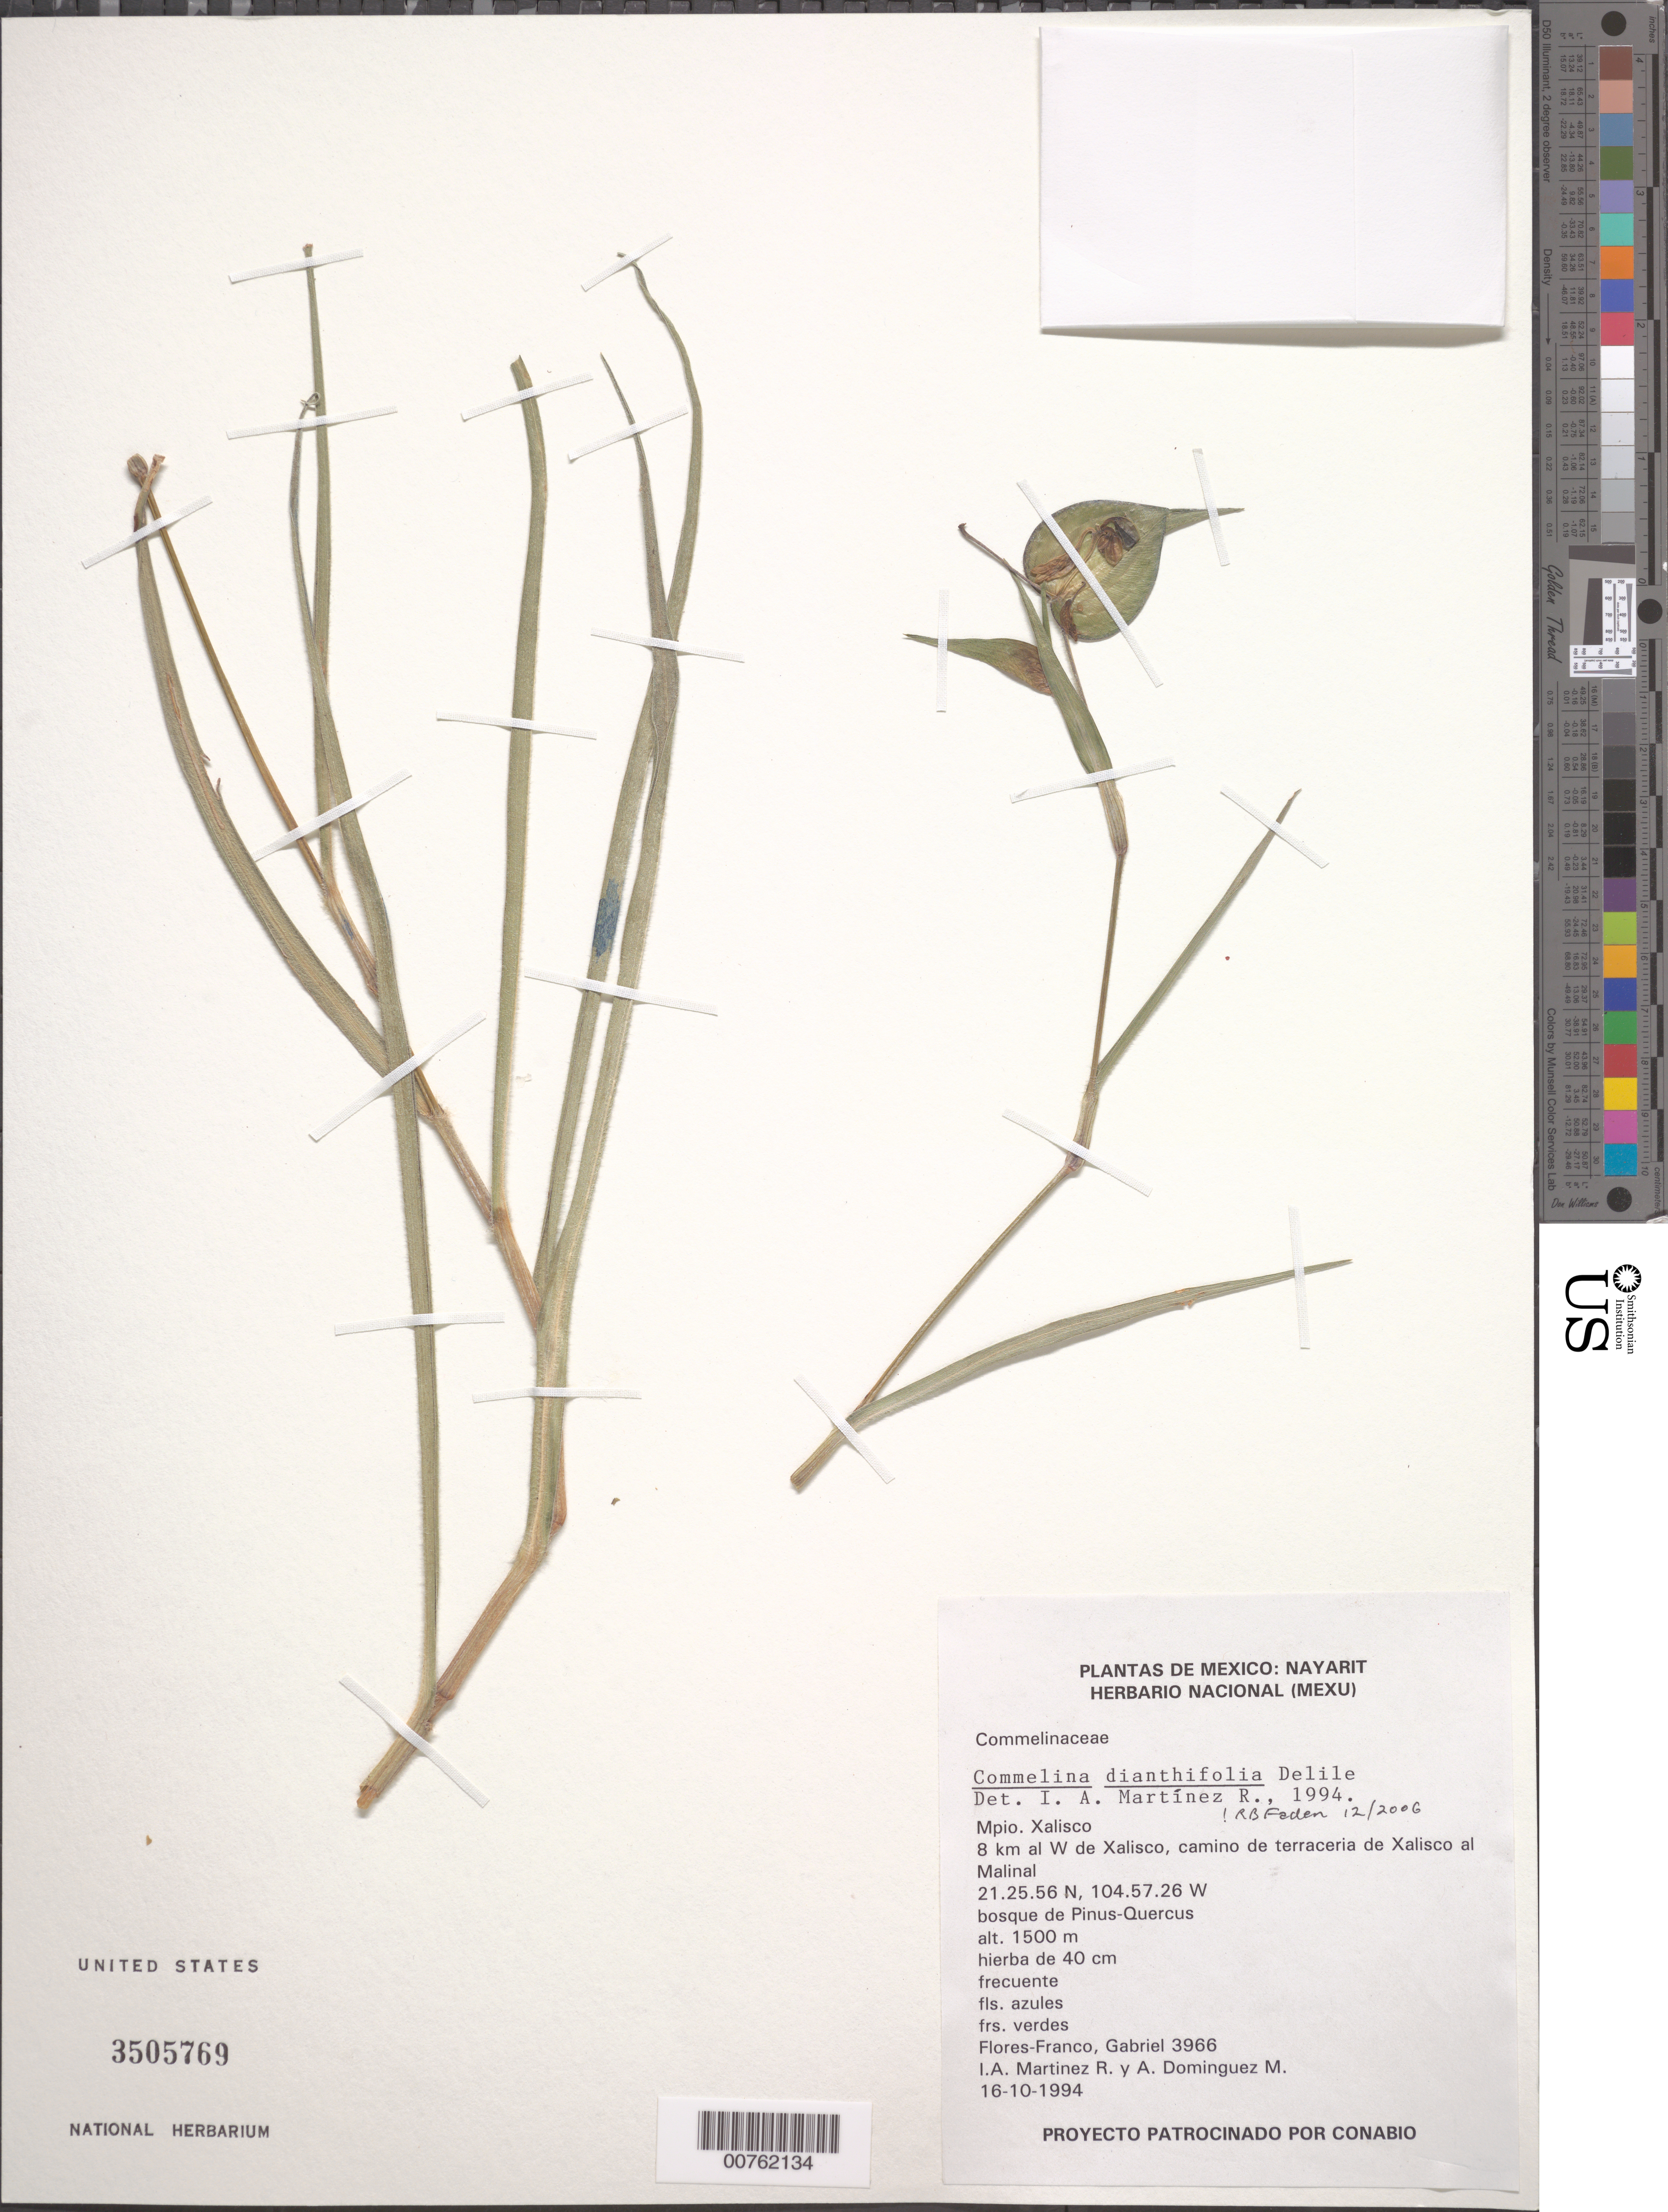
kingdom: Plantae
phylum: Tracheophyta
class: Liliopsida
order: Commelinales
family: Commelinaceae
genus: Commelina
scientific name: Commelina dianthifolia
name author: Redouté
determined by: Faden, Robert B., (US), Smithsonian Institution - National Museum of Natural History (UNITED STATES)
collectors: G. Flores F., I. A. Martinez R. & A. Dominguez M.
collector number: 3966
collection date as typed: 16 Oct 1994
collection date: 1994-10-16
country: Mexico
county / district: Xalisco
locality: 8 km al W de Xalisco, camino de terraceria de Xalisco al Malinal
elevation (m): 1500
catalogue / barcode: US 3505769